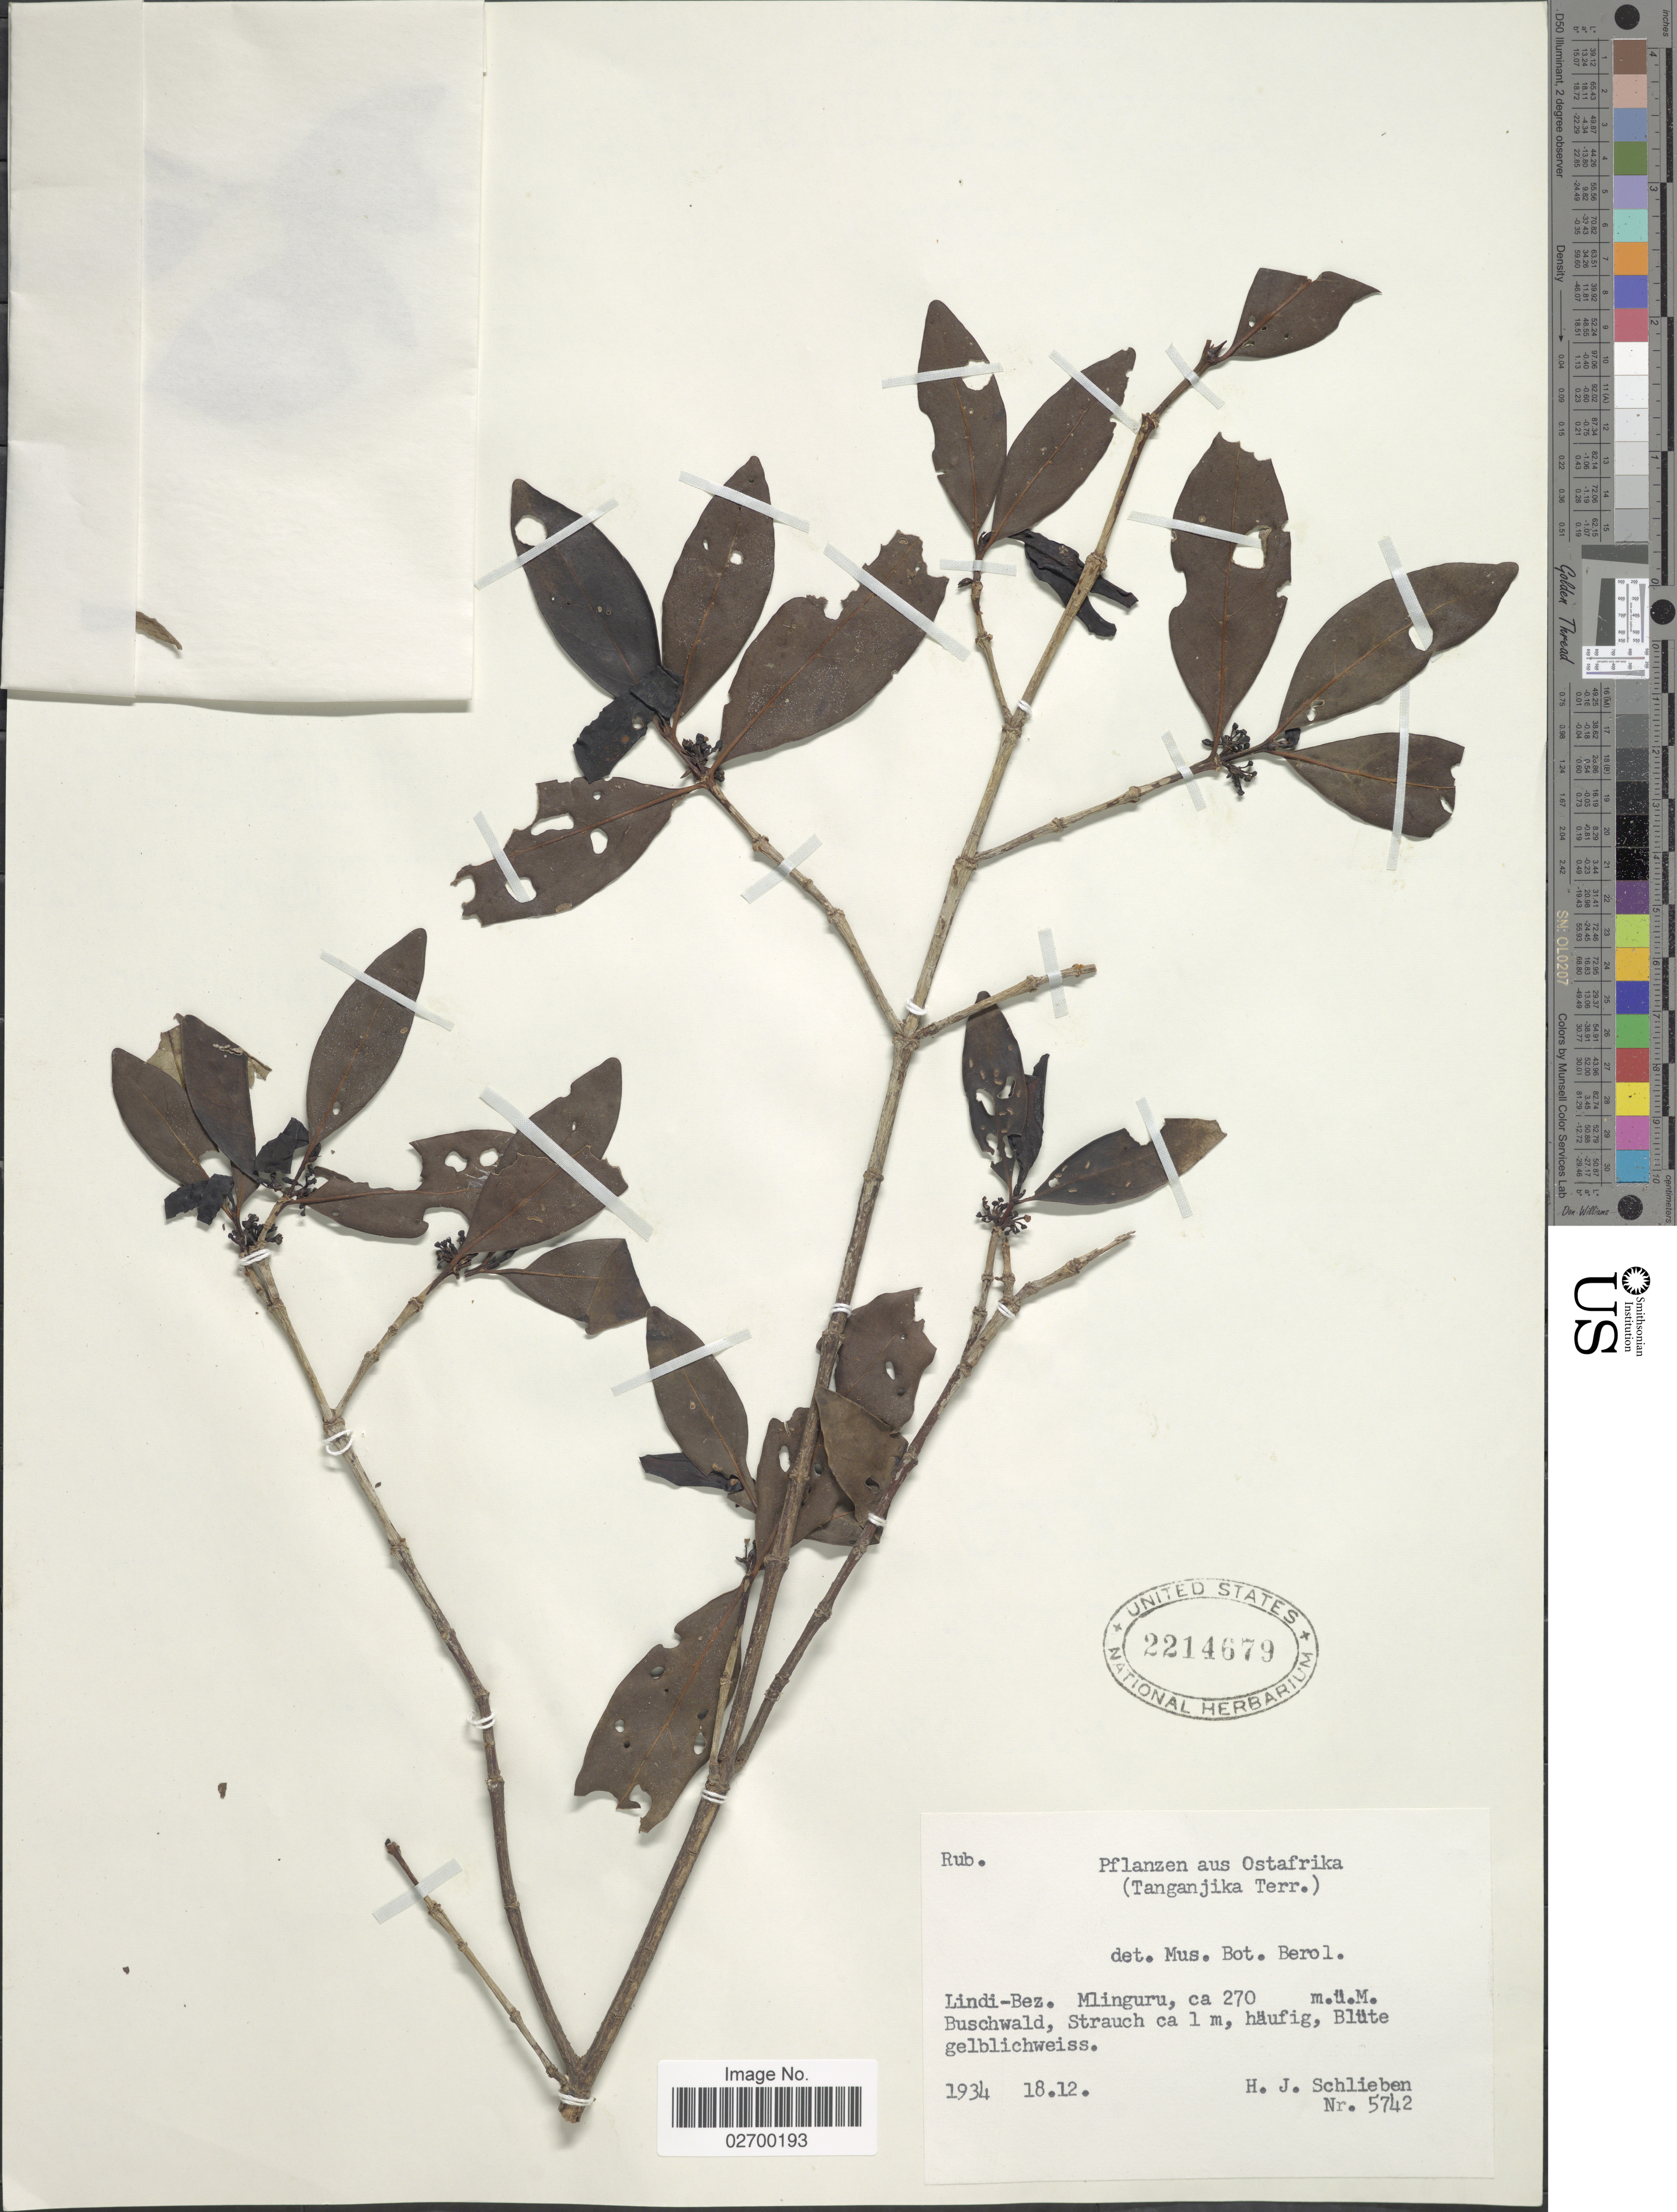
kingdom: Plantae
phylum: Tracheophyta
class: Magnoliopsida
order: Gentianales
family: Rubiaceae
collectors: H. J. Schlieben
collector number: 5742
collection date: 1934-12-18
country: Tanzania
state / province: Lindi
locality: Ostafrika. (Tanganjika Terr.) Lindi-Bez. Mlinguru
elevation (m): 270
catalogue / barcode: US 2214679